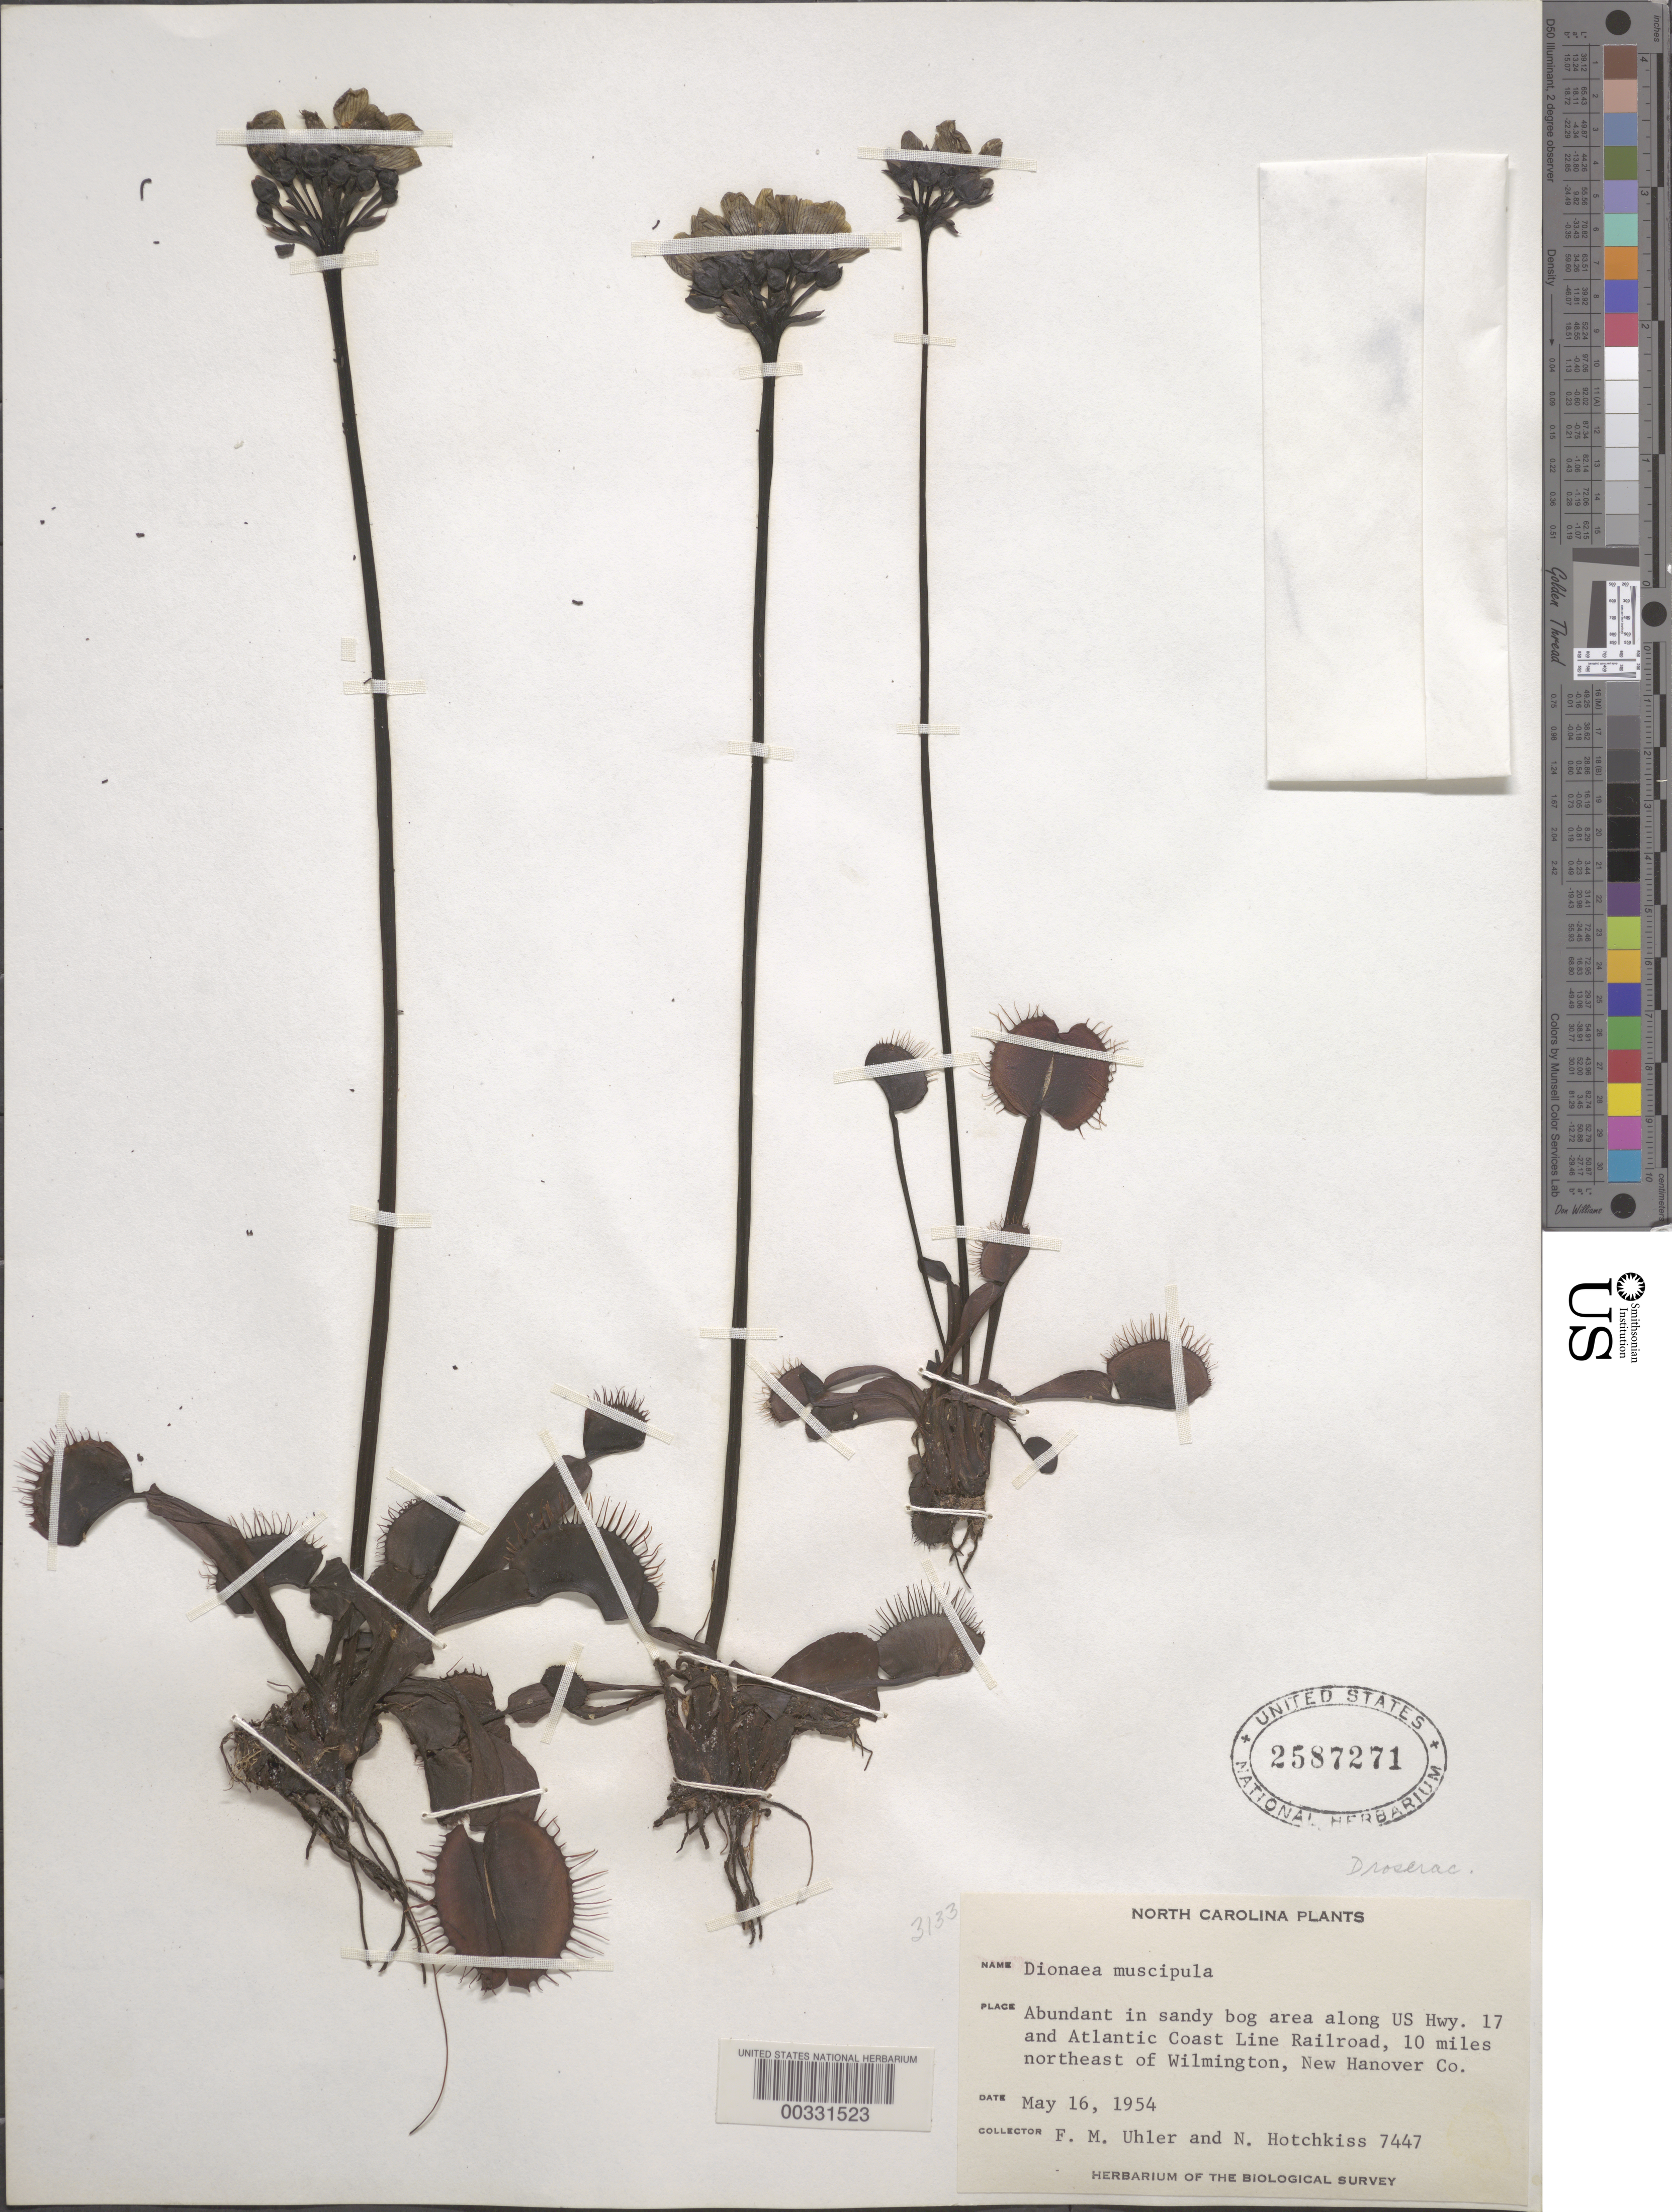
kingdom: Plantae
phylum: Tracheophyta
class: Magnoliopsida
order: Caryophyllales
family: Droseraceae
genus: Dionaea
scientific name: Dionaea muscipula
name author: J. Ellis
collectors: F. M. Uhler & N. Hotchkiss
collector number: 7447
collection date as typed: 16 May 1954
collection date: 1954-05-16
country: United States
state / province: North Carolina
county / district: New Hanover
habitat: Abundant in sandy bog.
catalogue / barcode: US 2587271